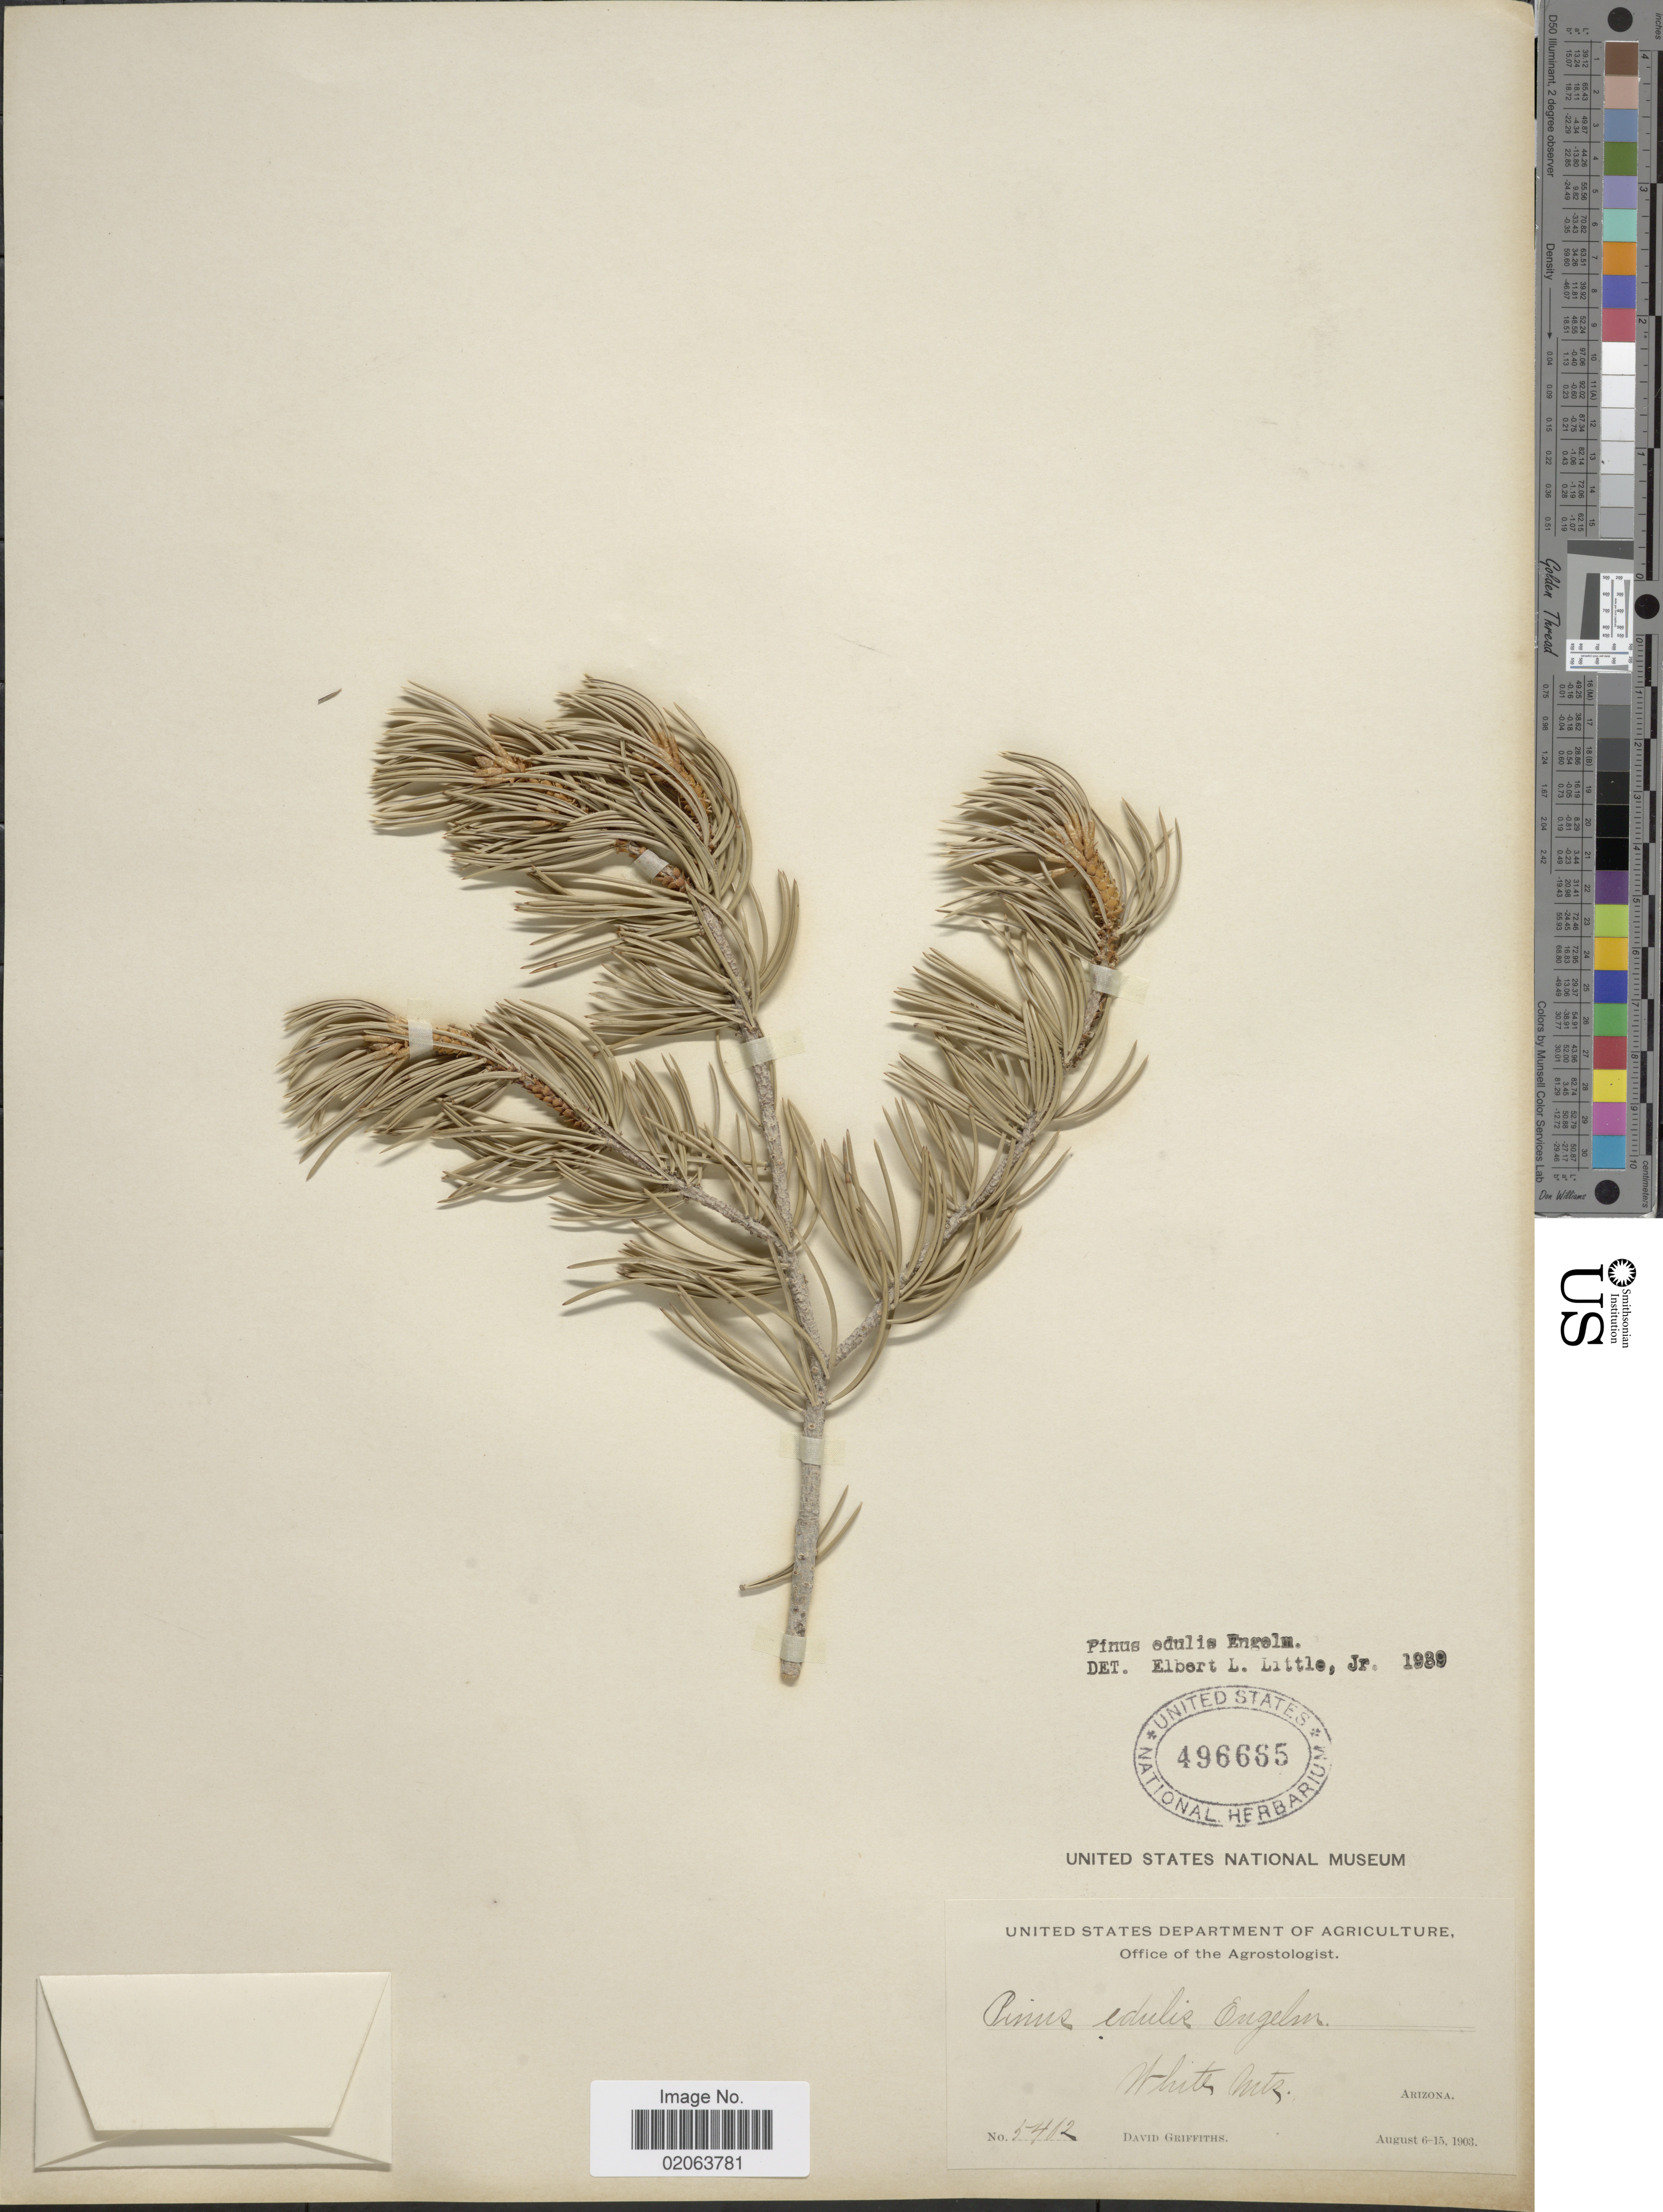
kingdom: Plantae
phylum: Tracheophyta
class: Pinopsida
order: Pinales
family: Pinaceae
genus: Pinus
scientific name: Pinus edulis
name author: Engelm.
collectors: D. Griffiths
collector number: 5402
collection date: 1903-08-06/1903-08-15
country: United States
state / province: Arizona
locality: White Mts.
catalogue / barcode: US 496665